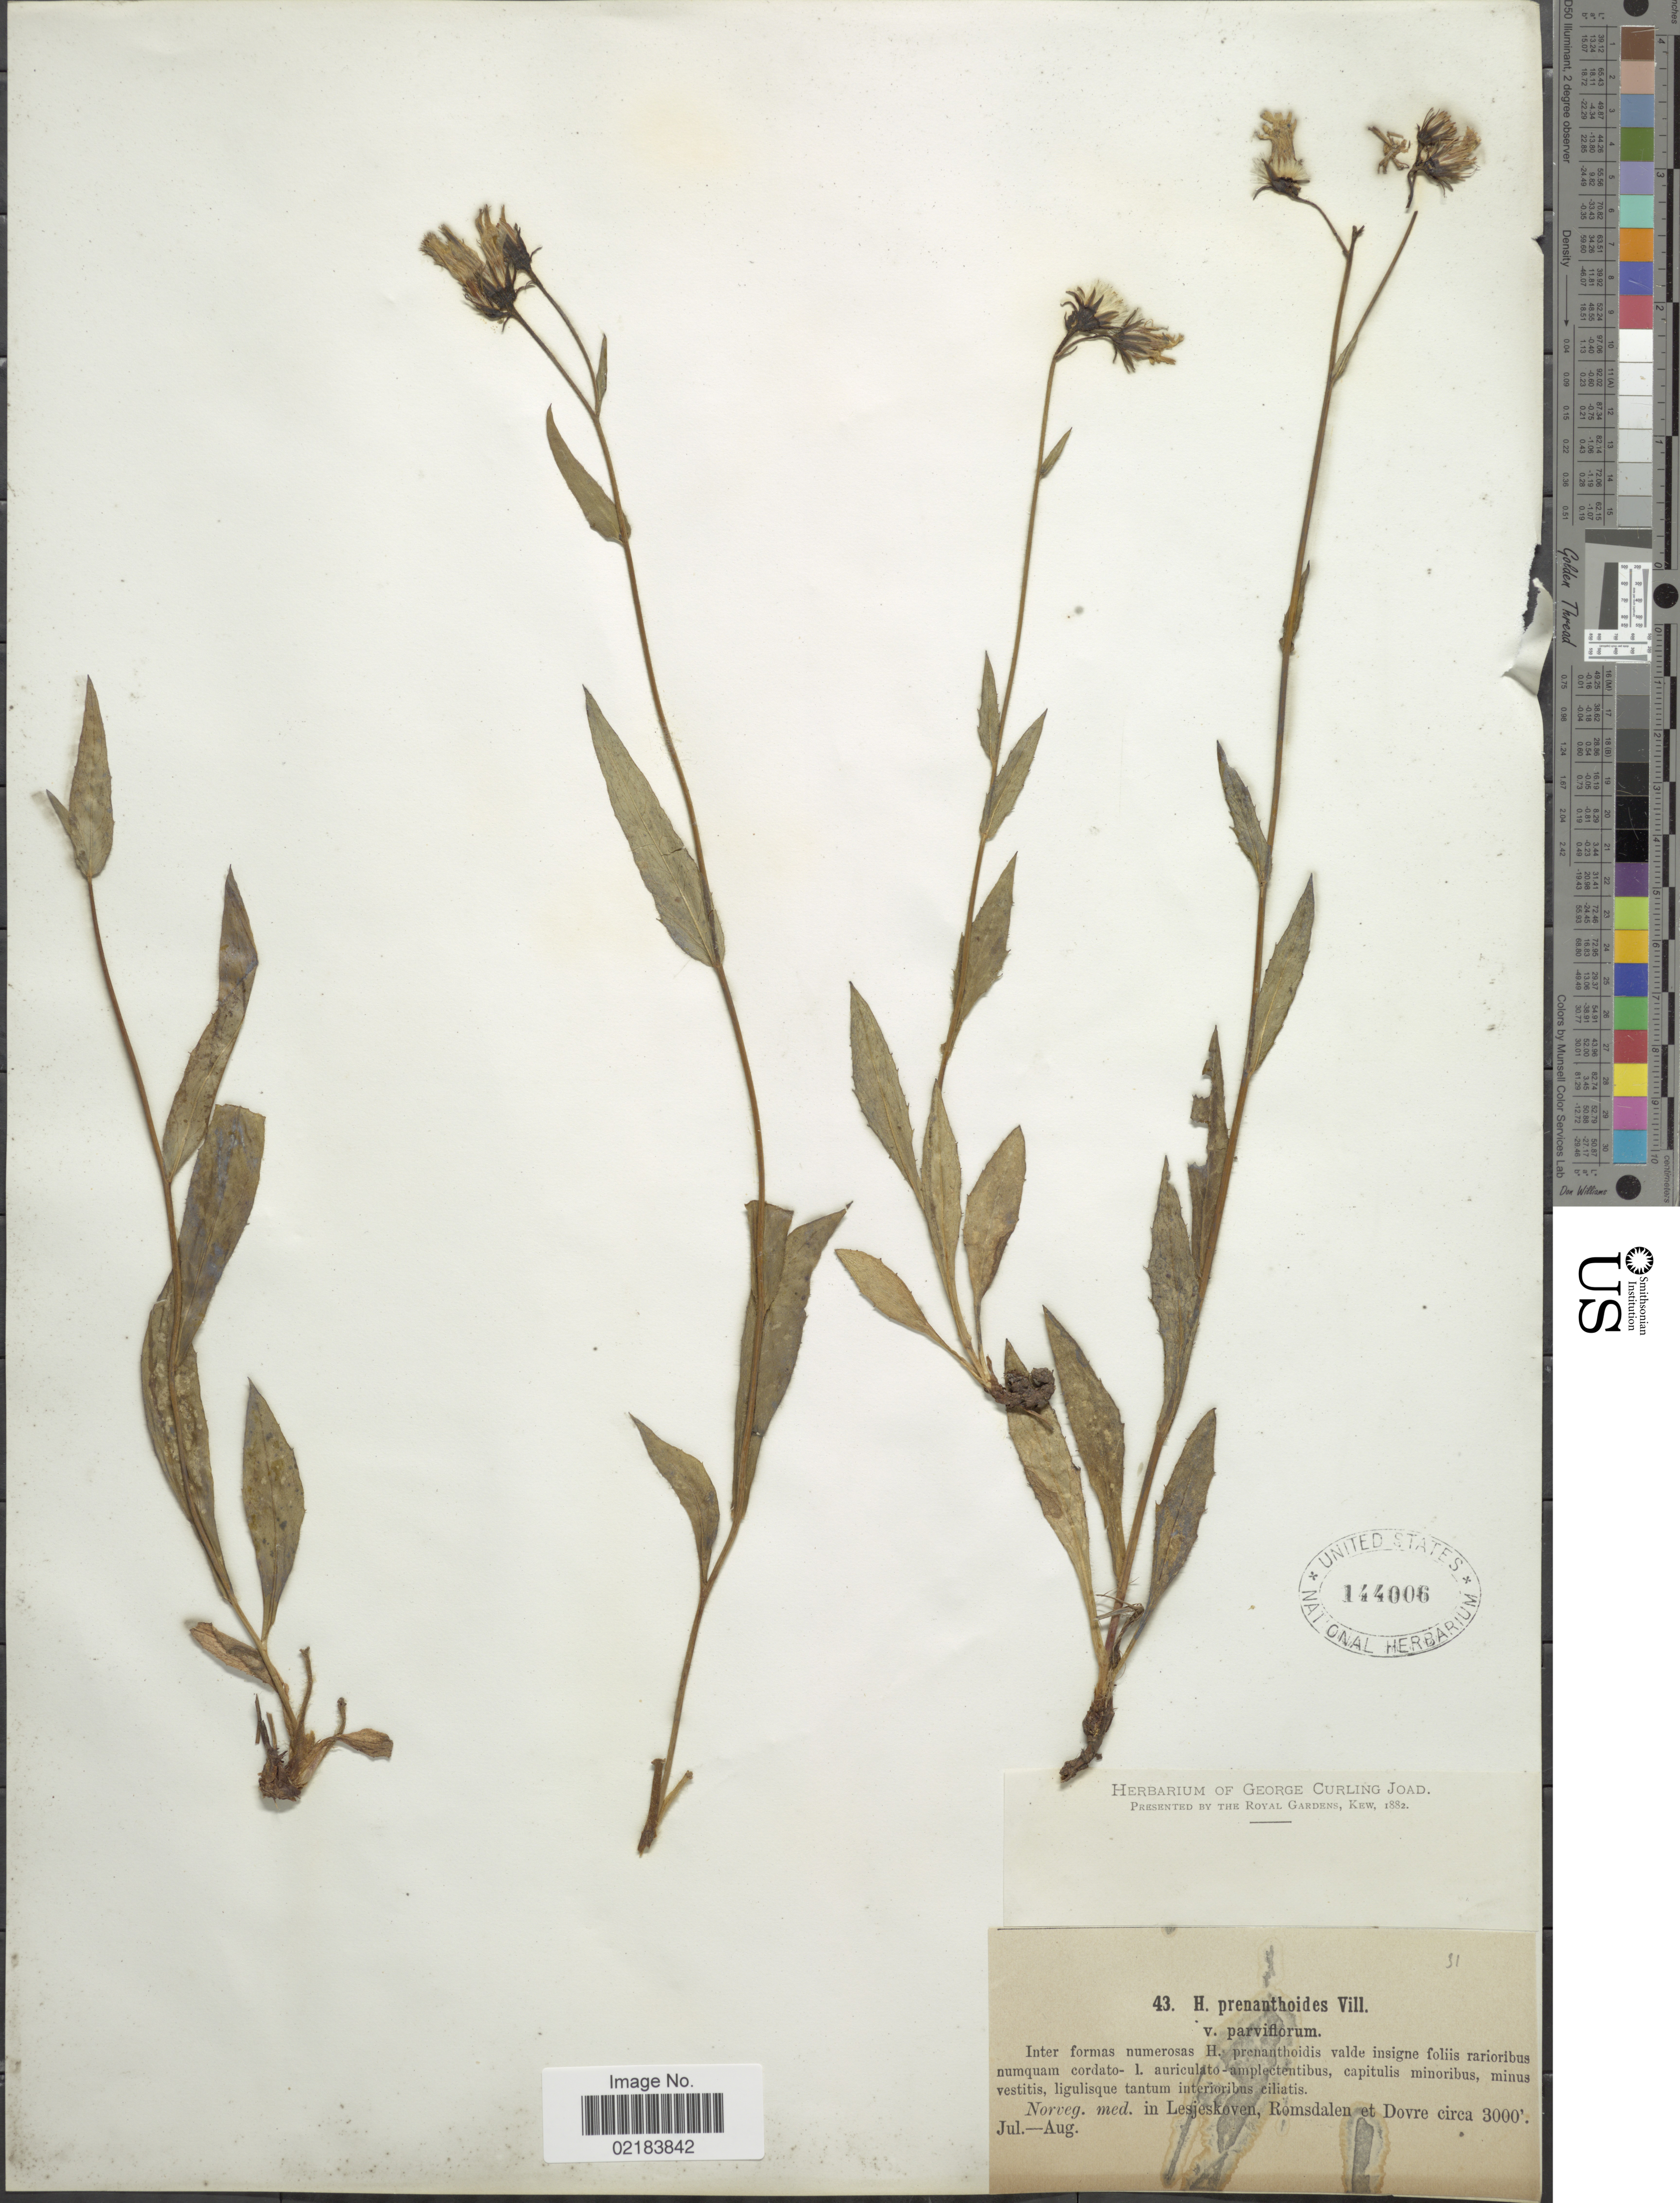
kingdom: Plantae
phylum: Tracheophyta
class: Magnoliopsida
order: Asterales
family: Asteraceae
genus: Hieracium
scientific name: Hieracium prenanthoides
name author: Vill.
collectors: ex herb. George Curling Joad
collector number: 43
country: Norway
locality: Med. in Lesjeskoven, Romsdalen et Dovre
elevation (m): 914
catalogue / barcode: US 144006